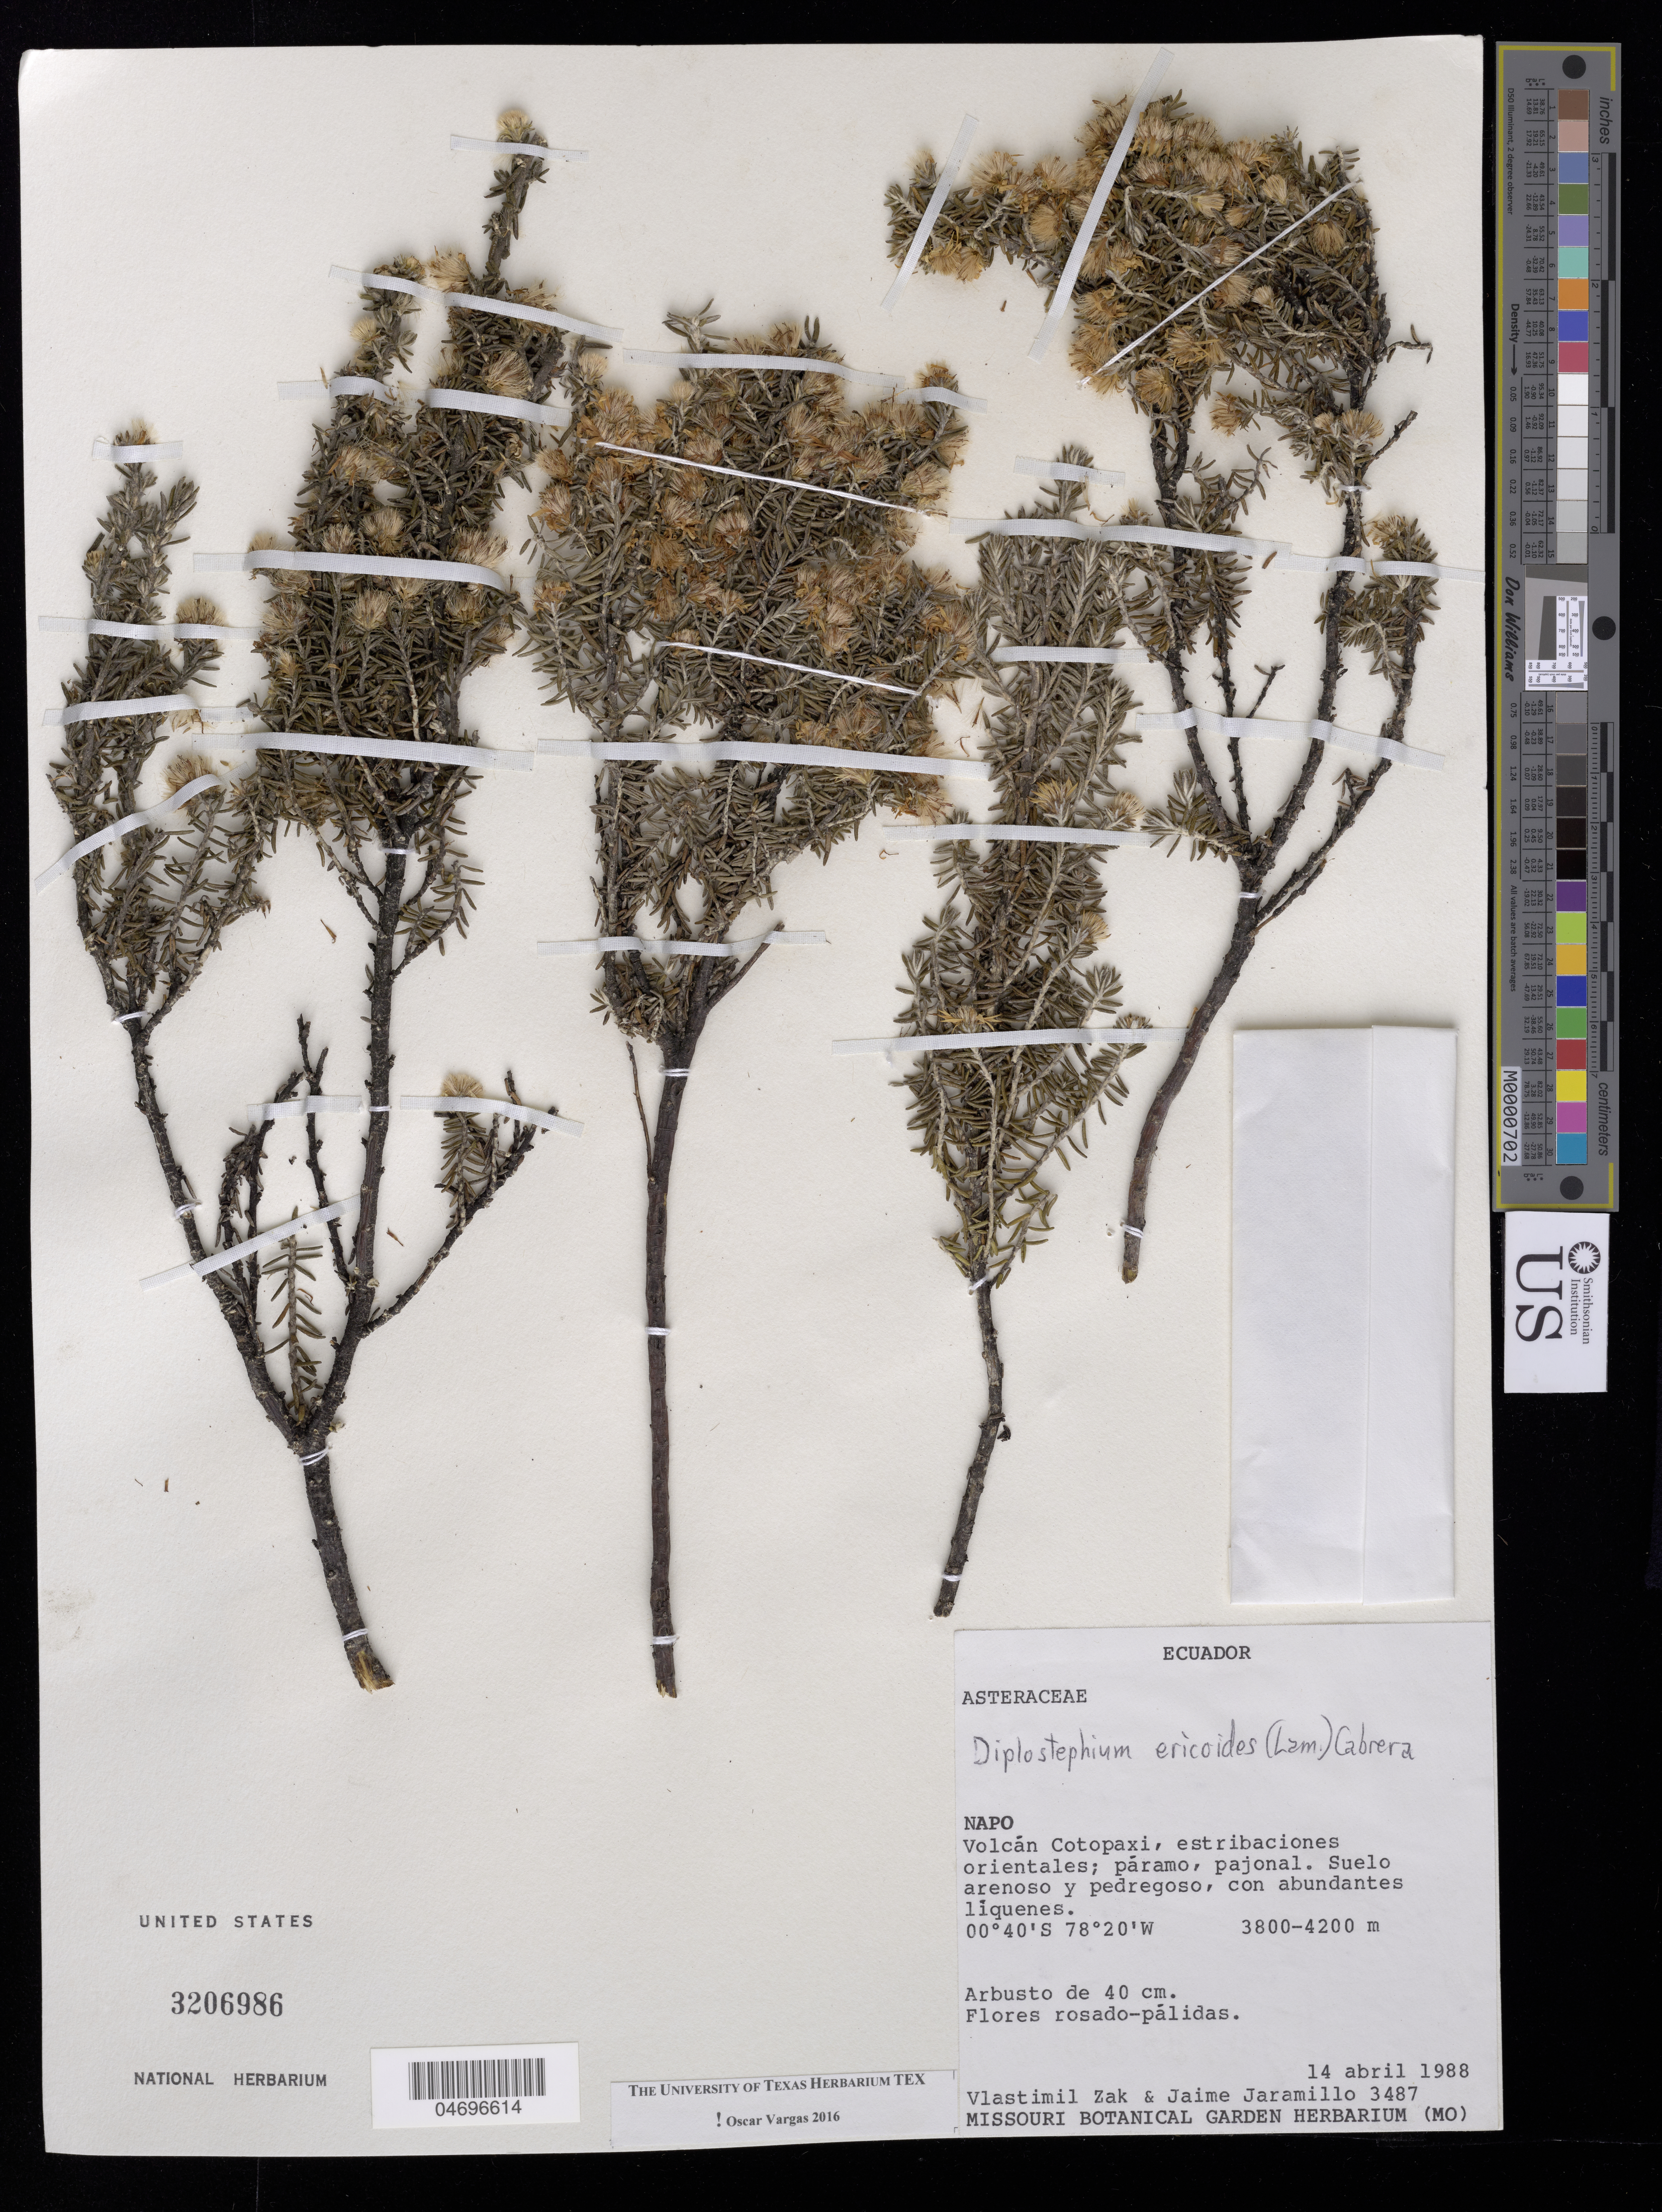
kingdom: Plantae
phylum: Tracheophyta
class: Magnoliopsida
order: Asterales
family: Asteraceae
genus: Diplostephium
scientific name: Diplostephium ericoides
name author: (Lam.) Cabrera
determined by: Vargas, Oscar M.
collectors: V. Zak & J. Jaramillo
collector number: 3487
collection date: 1988-04-14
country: Ecuador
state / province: Napo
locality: Volcán Cotopaxi, estribaciones orientales; páramo, pajonal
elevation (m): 3800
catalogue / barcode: US 3206986